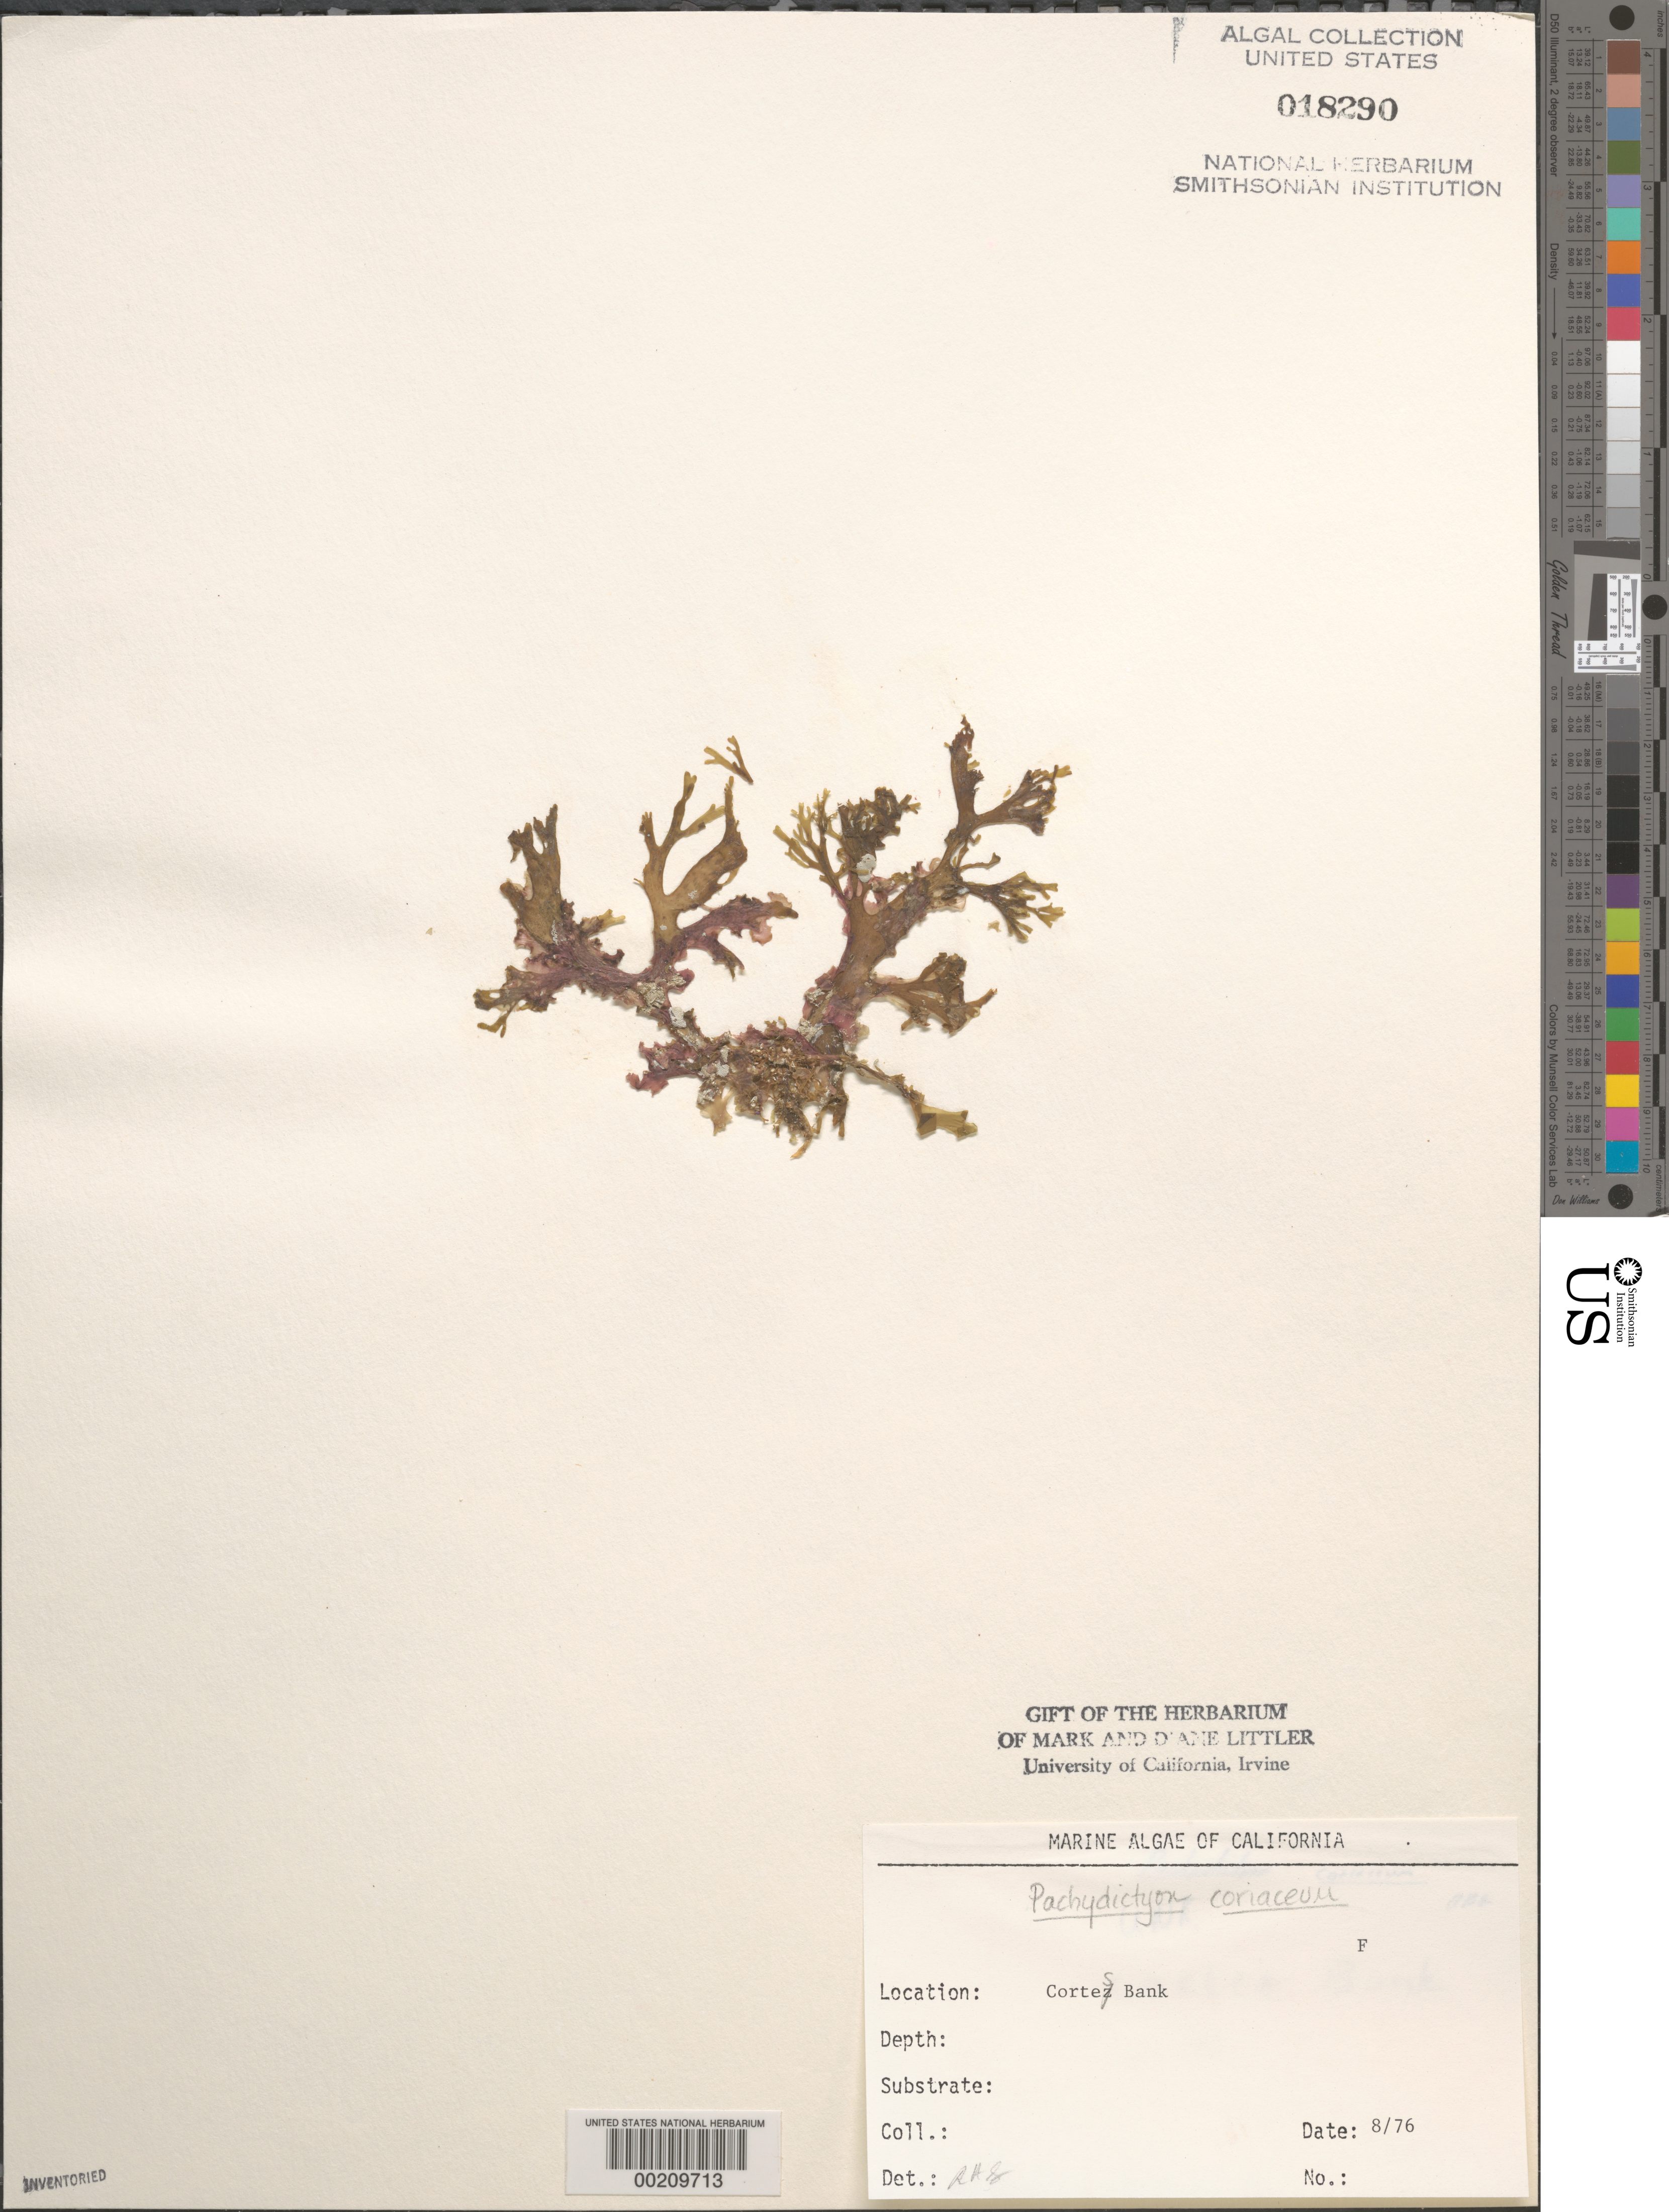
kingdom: Chromista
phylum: Ochrophyta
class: Phaeophyceae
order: Dictyotales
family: Dictyotaceae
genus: Pachydictyon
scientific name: Pachydictyon coriaceum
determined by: Sims, Robert H.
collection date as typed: Aug 1976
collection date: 1976-08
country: United States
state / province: California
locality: Cortes Bank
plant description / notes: BLM-SOCALBIGHT Rocky Intertidal Survey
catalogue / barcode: US 18290